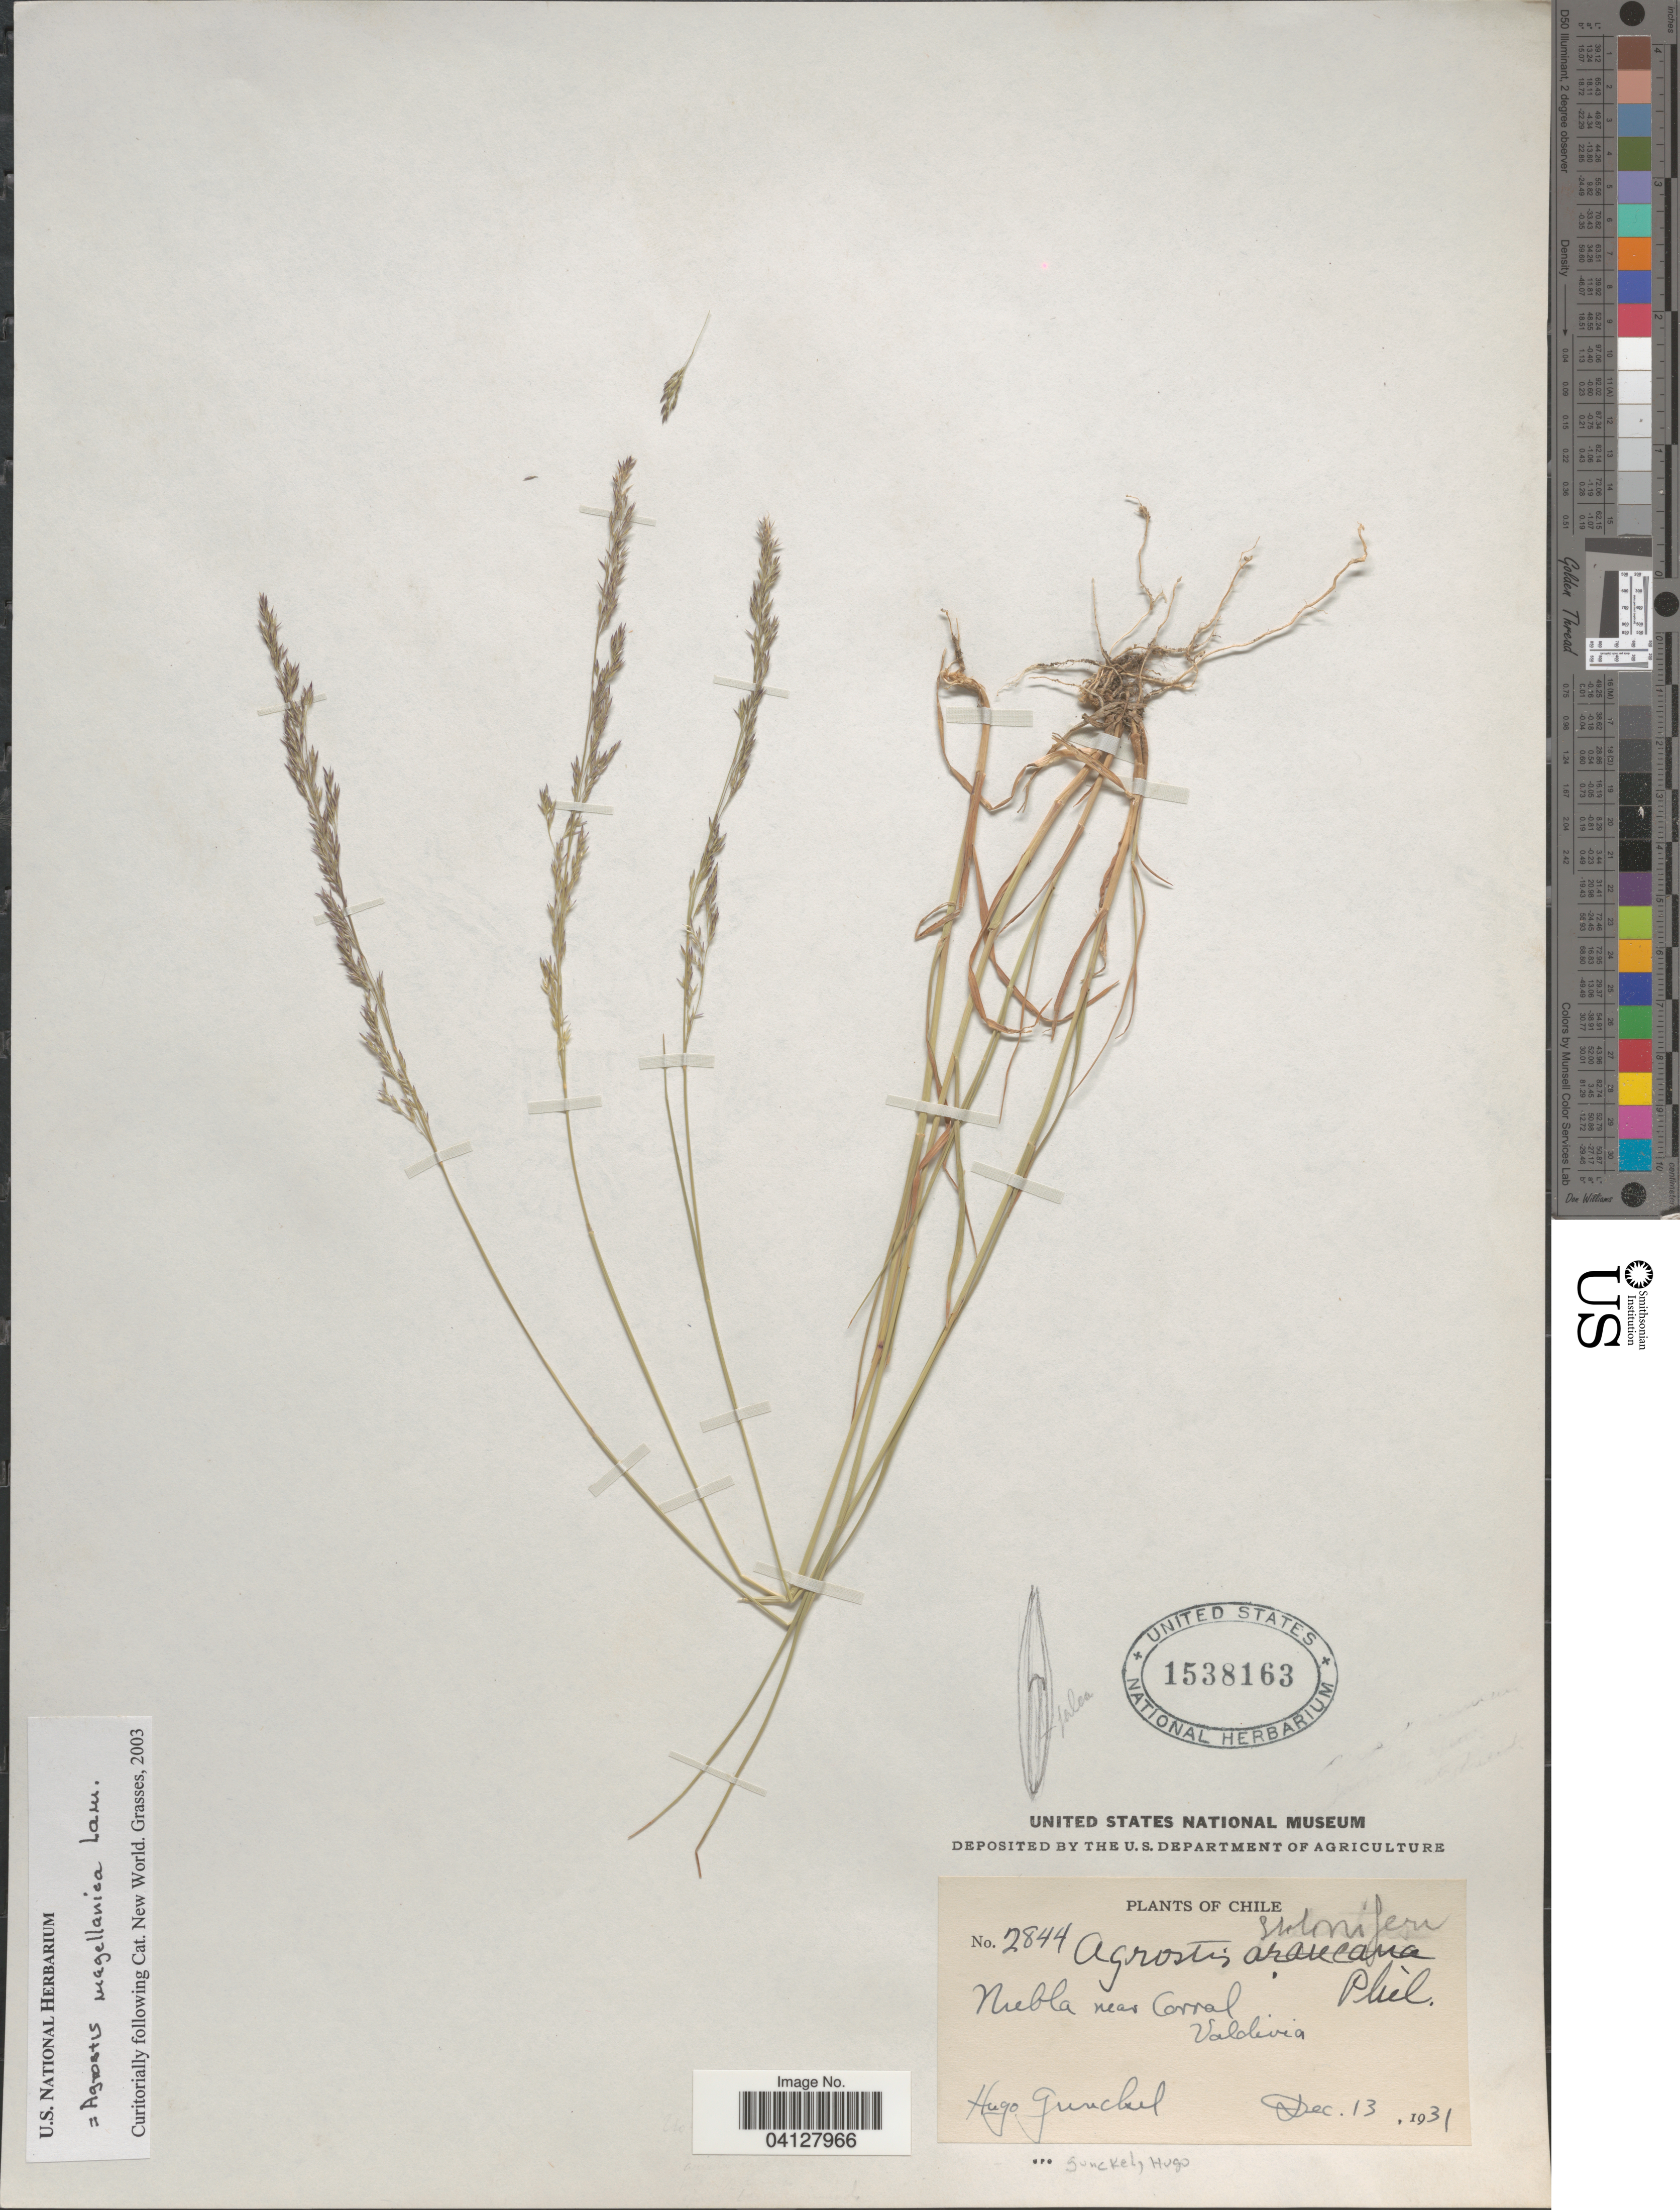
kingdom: Plantae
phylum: Tracheophyta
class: Liliopsida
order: Poales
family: Poaceae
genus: Agrostis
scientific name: Agrostis magellanica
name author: Lam.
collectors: H. Gunckel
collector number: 2844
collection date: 1931-12-13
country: Chile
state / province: Los Ríos (XIV)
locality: Niebla near Corral. Valdivia.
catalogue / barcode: US 1538163